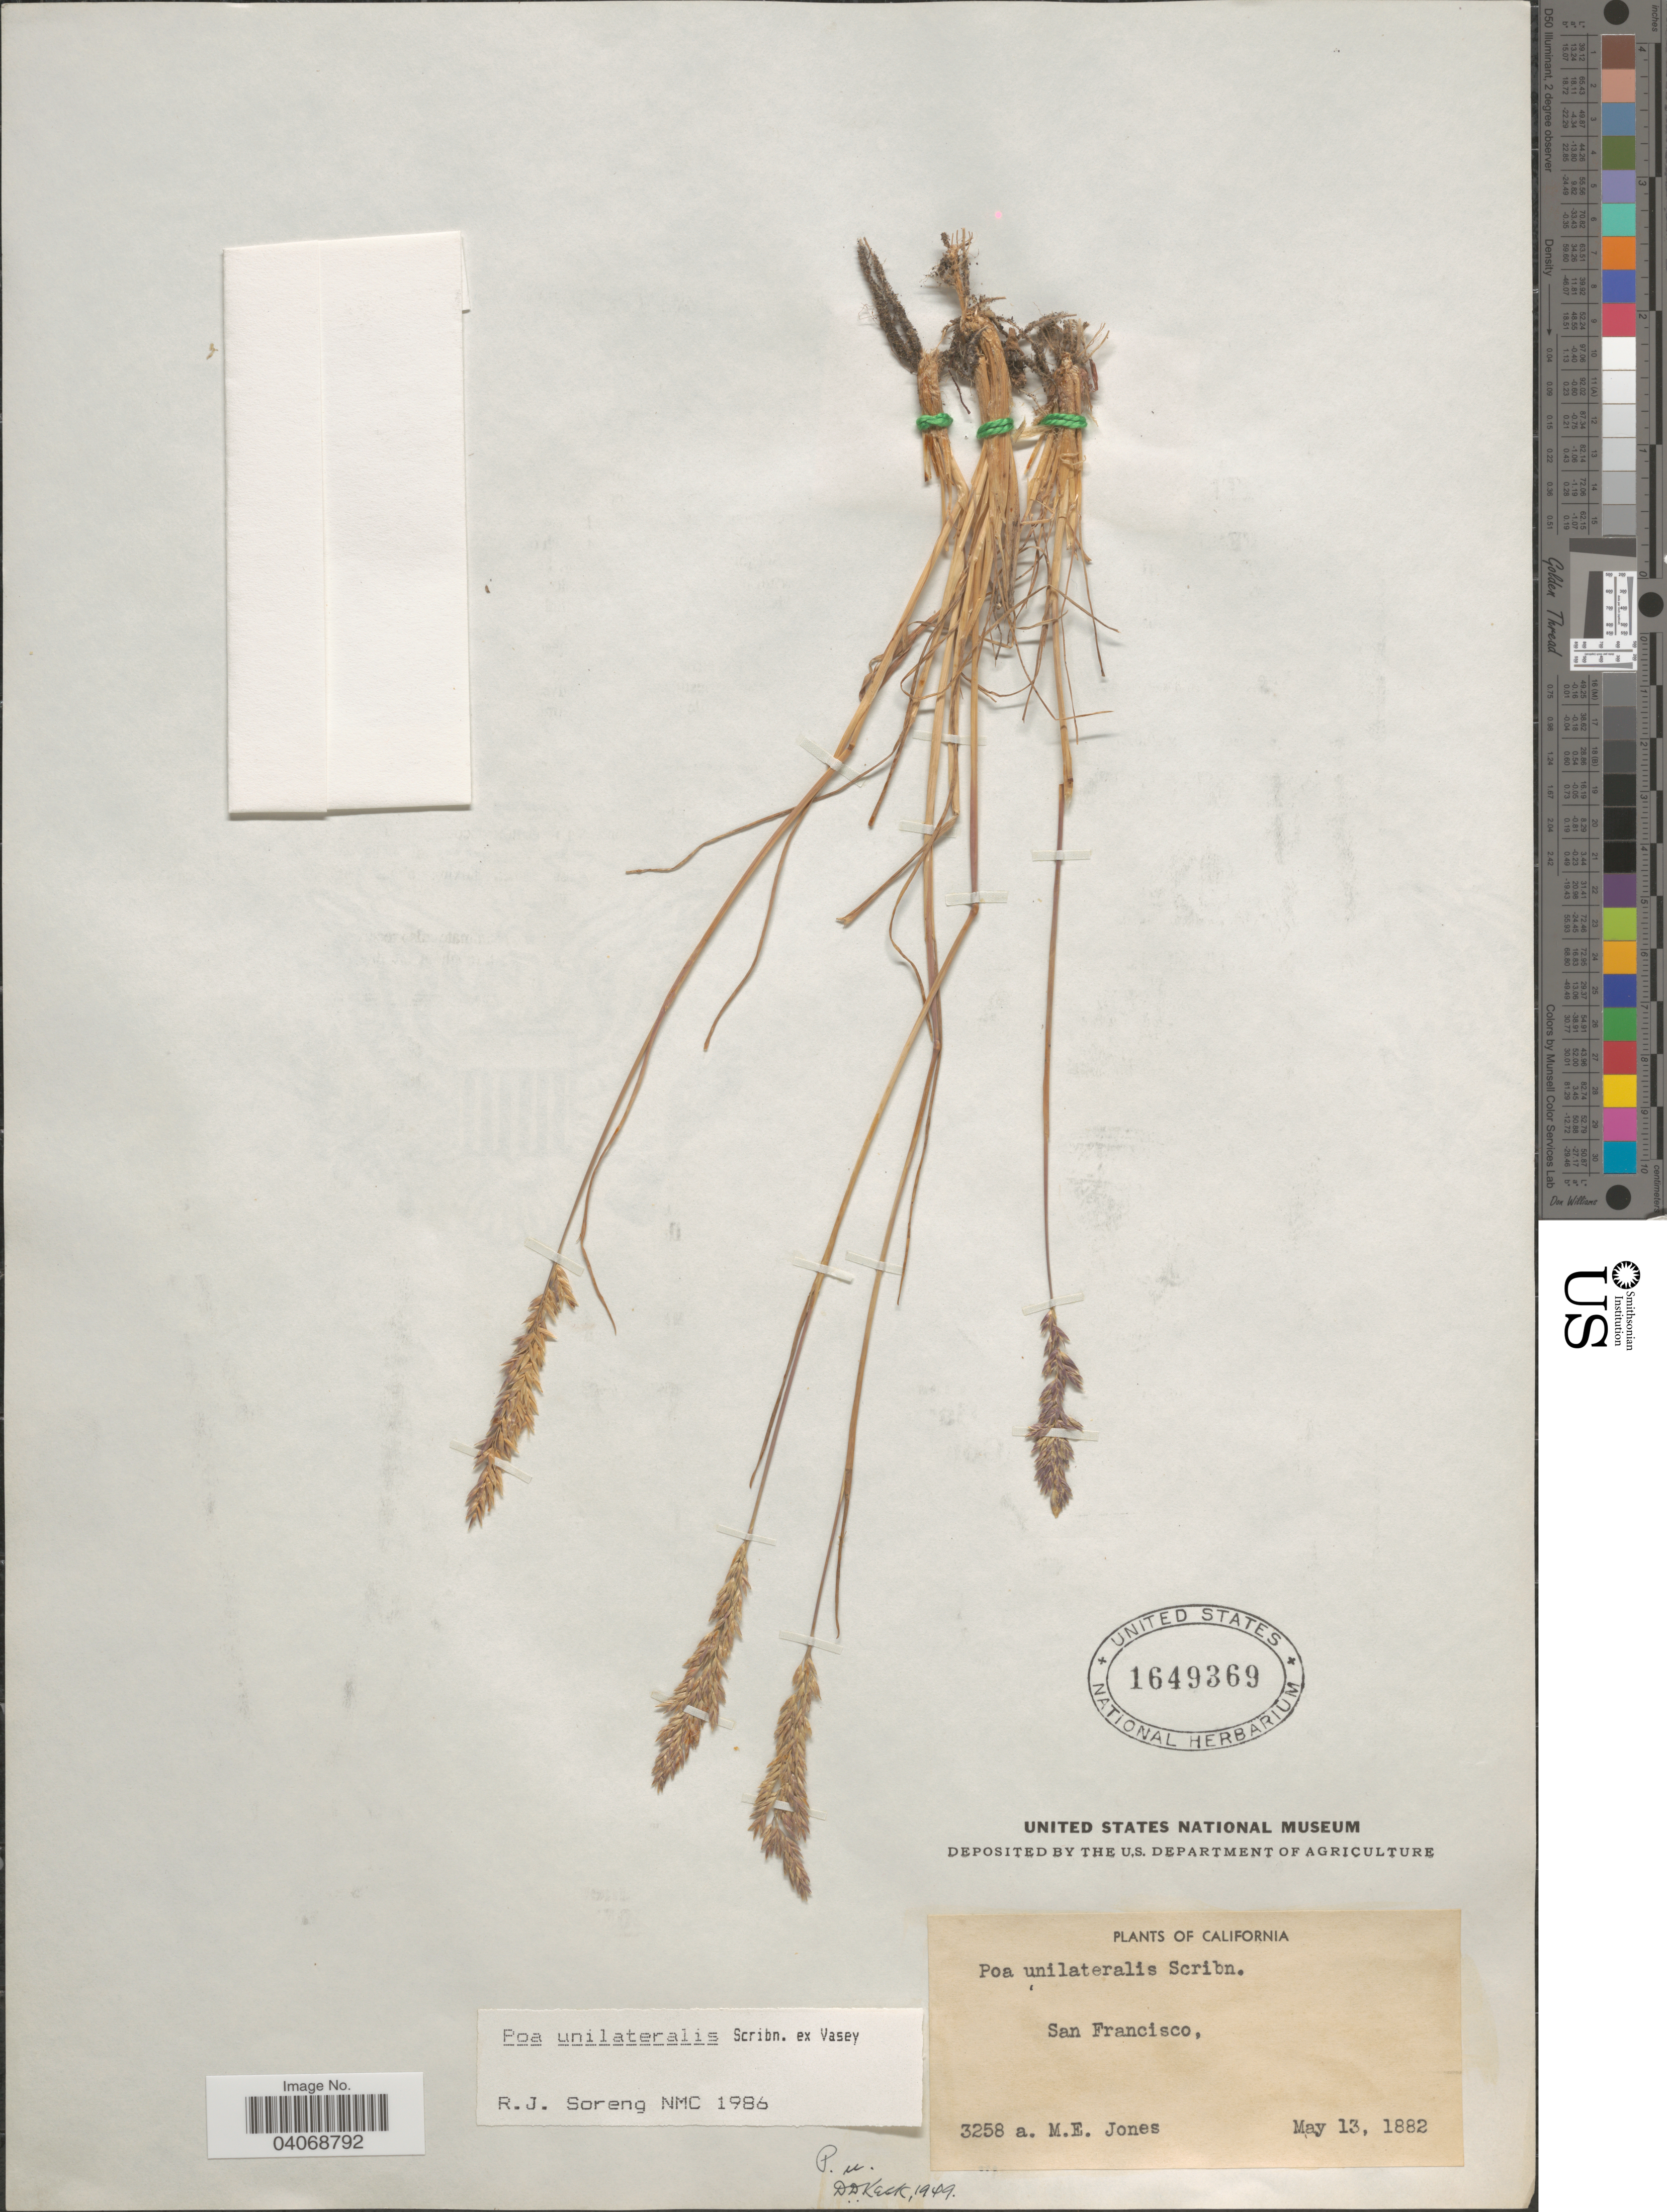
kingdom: Plantae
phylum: Tracheophyta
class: Liliopsida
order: Poales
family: Poaceae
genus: Poa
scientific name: Poa unilateralis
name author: Scribn. ex Vasey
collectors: M. E. Jones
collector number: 3258a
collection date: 1882-05-13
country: United States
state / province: California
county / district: San Francisco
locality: San Francisco.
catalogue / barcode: US 1649369